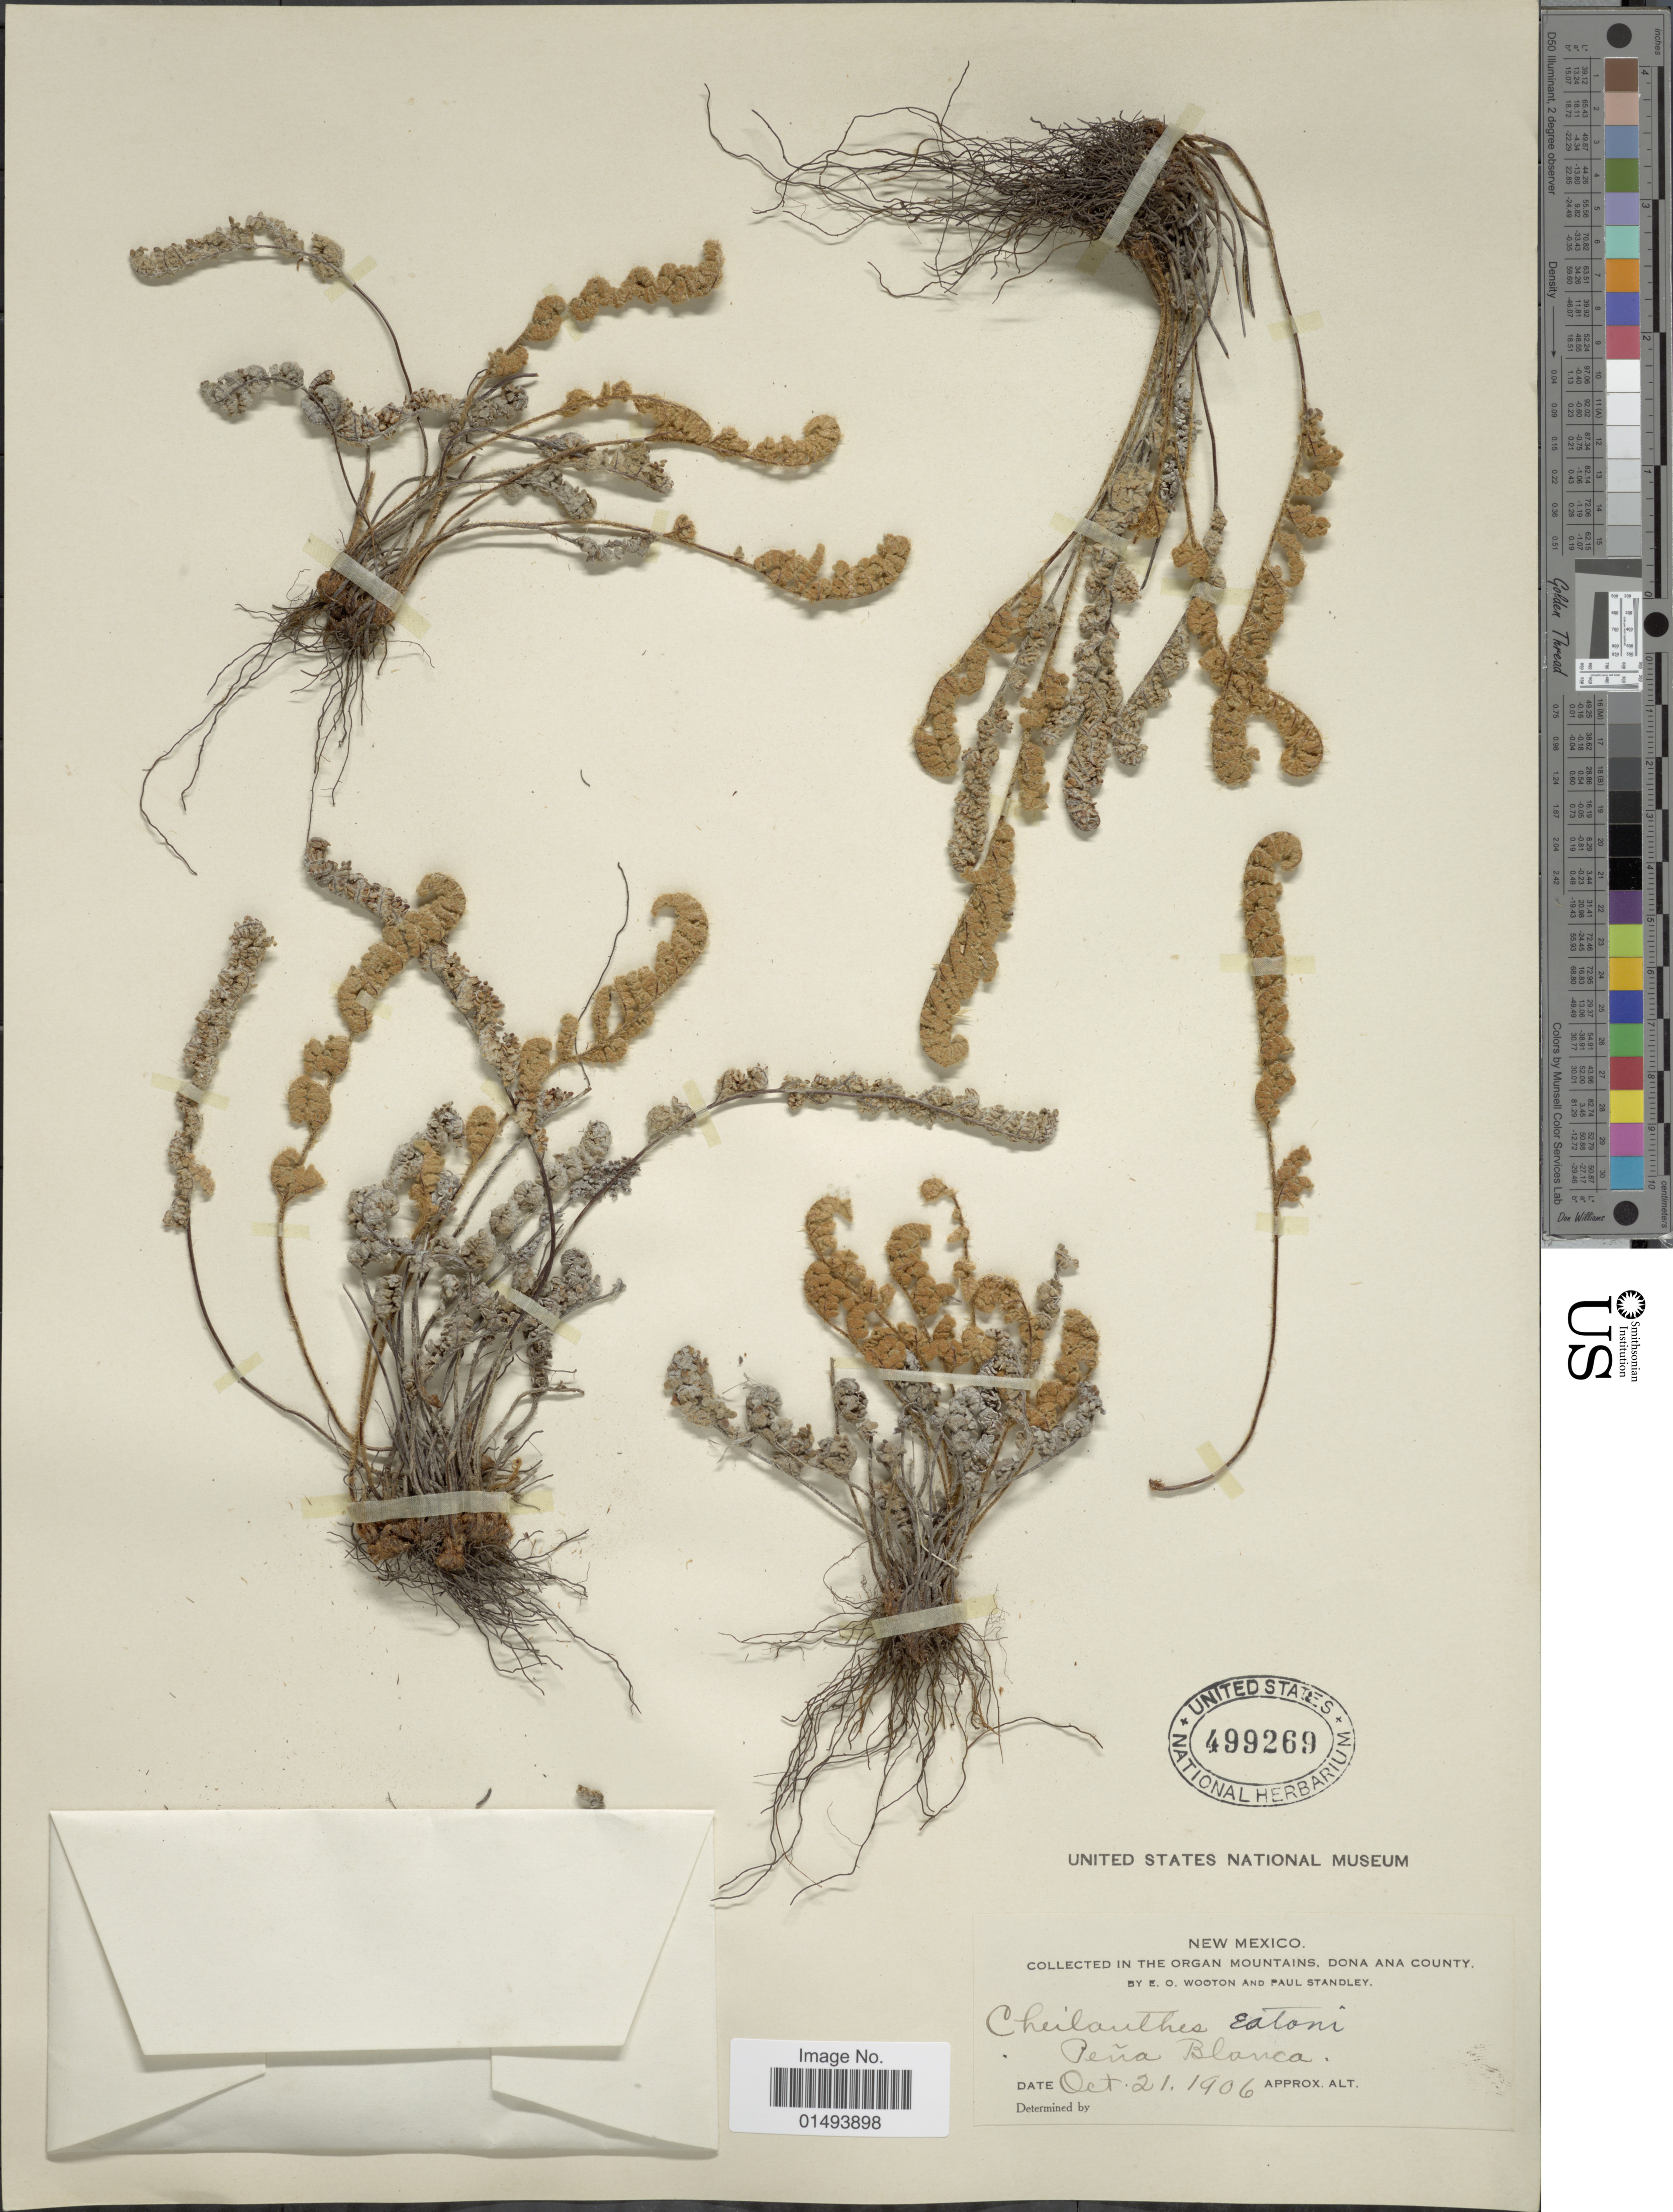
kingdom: Plantae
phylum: Tracheophyta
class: Polypodiopsida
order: Polypodiales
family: Pteridaceae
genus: Myriopteris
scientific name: Myriopteris rufa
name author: Fée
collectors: E. O. Wooton & P. C. Standley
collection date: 1906-10-21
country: United States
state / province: New Mexico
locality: Collected in the Organ Mountains, Dona Ana County, Pena Blanca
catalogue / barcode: US 499269